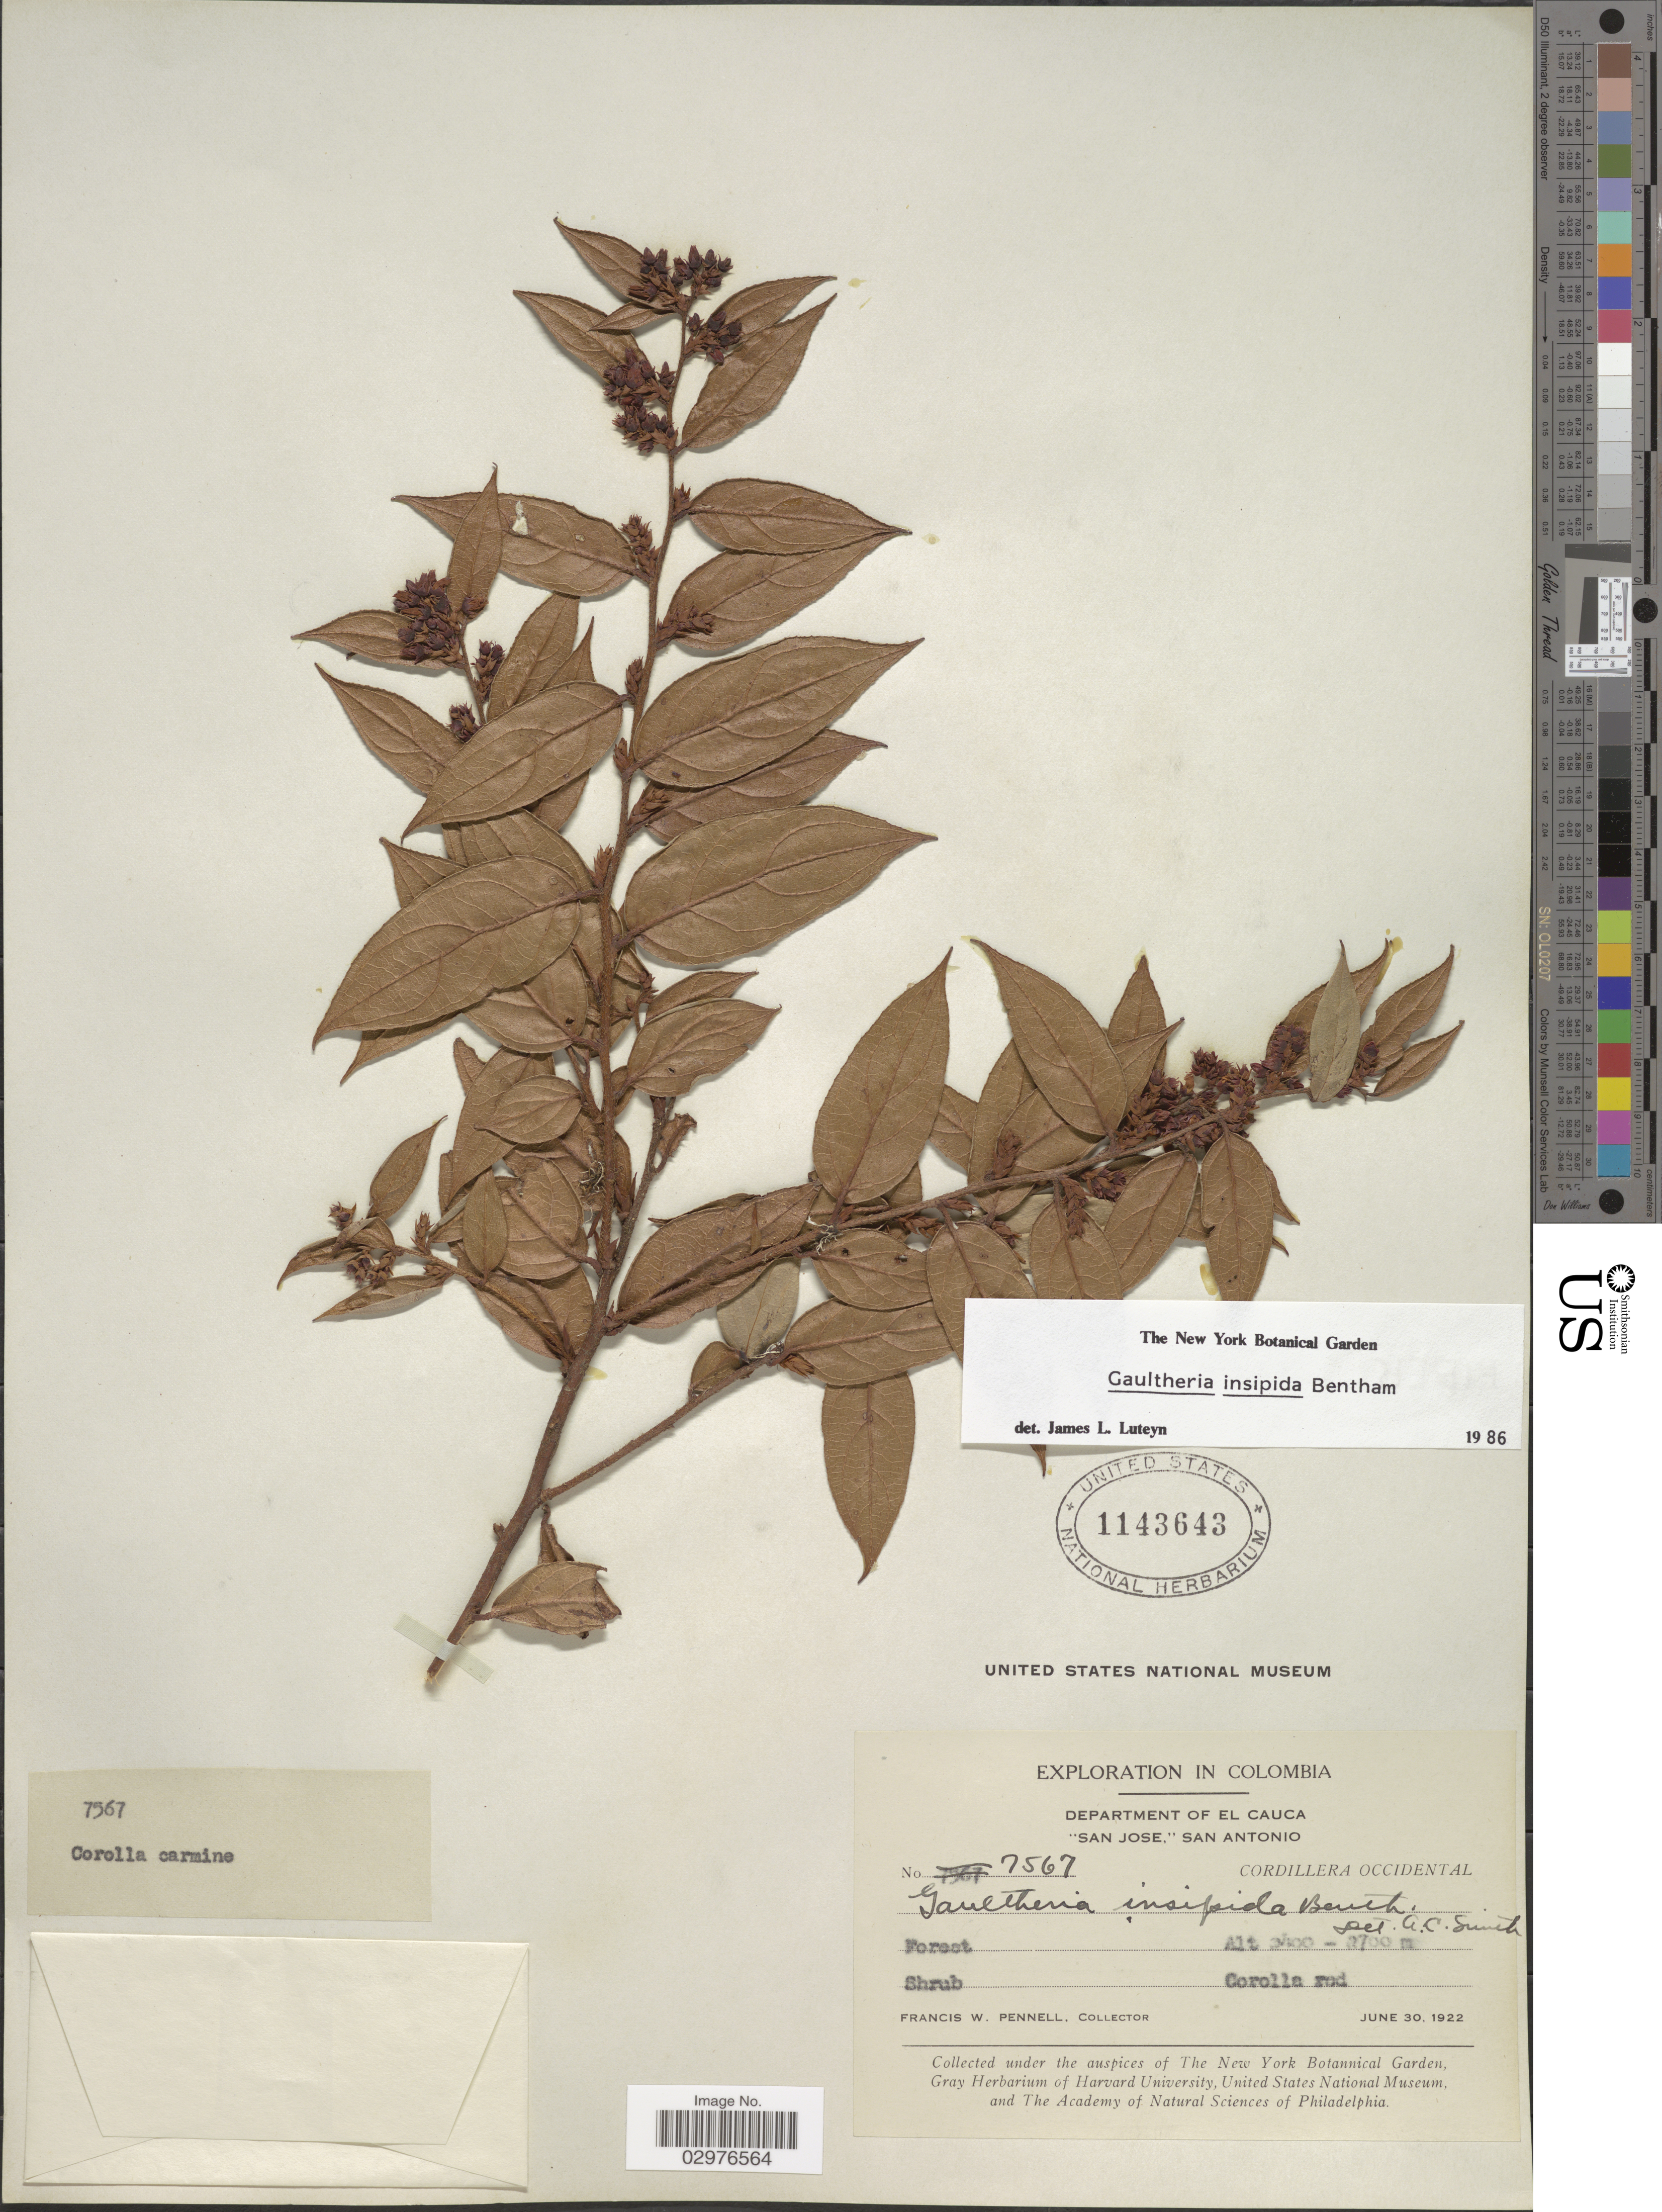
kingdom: Plantae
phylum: Tracheophyta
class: Magnoliopsida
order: Ericales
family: Ericaceae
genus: Gaultheria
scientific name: Gaultheria insipida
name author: Benth.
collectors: F. W. Pennell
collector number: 7567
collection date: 1922-06-30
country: Colombia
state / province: Cauca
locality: Department of El Cauca. "San Jose," San Antonio. Cordillera Occidental.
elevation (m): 2400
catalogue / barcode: US 1143643